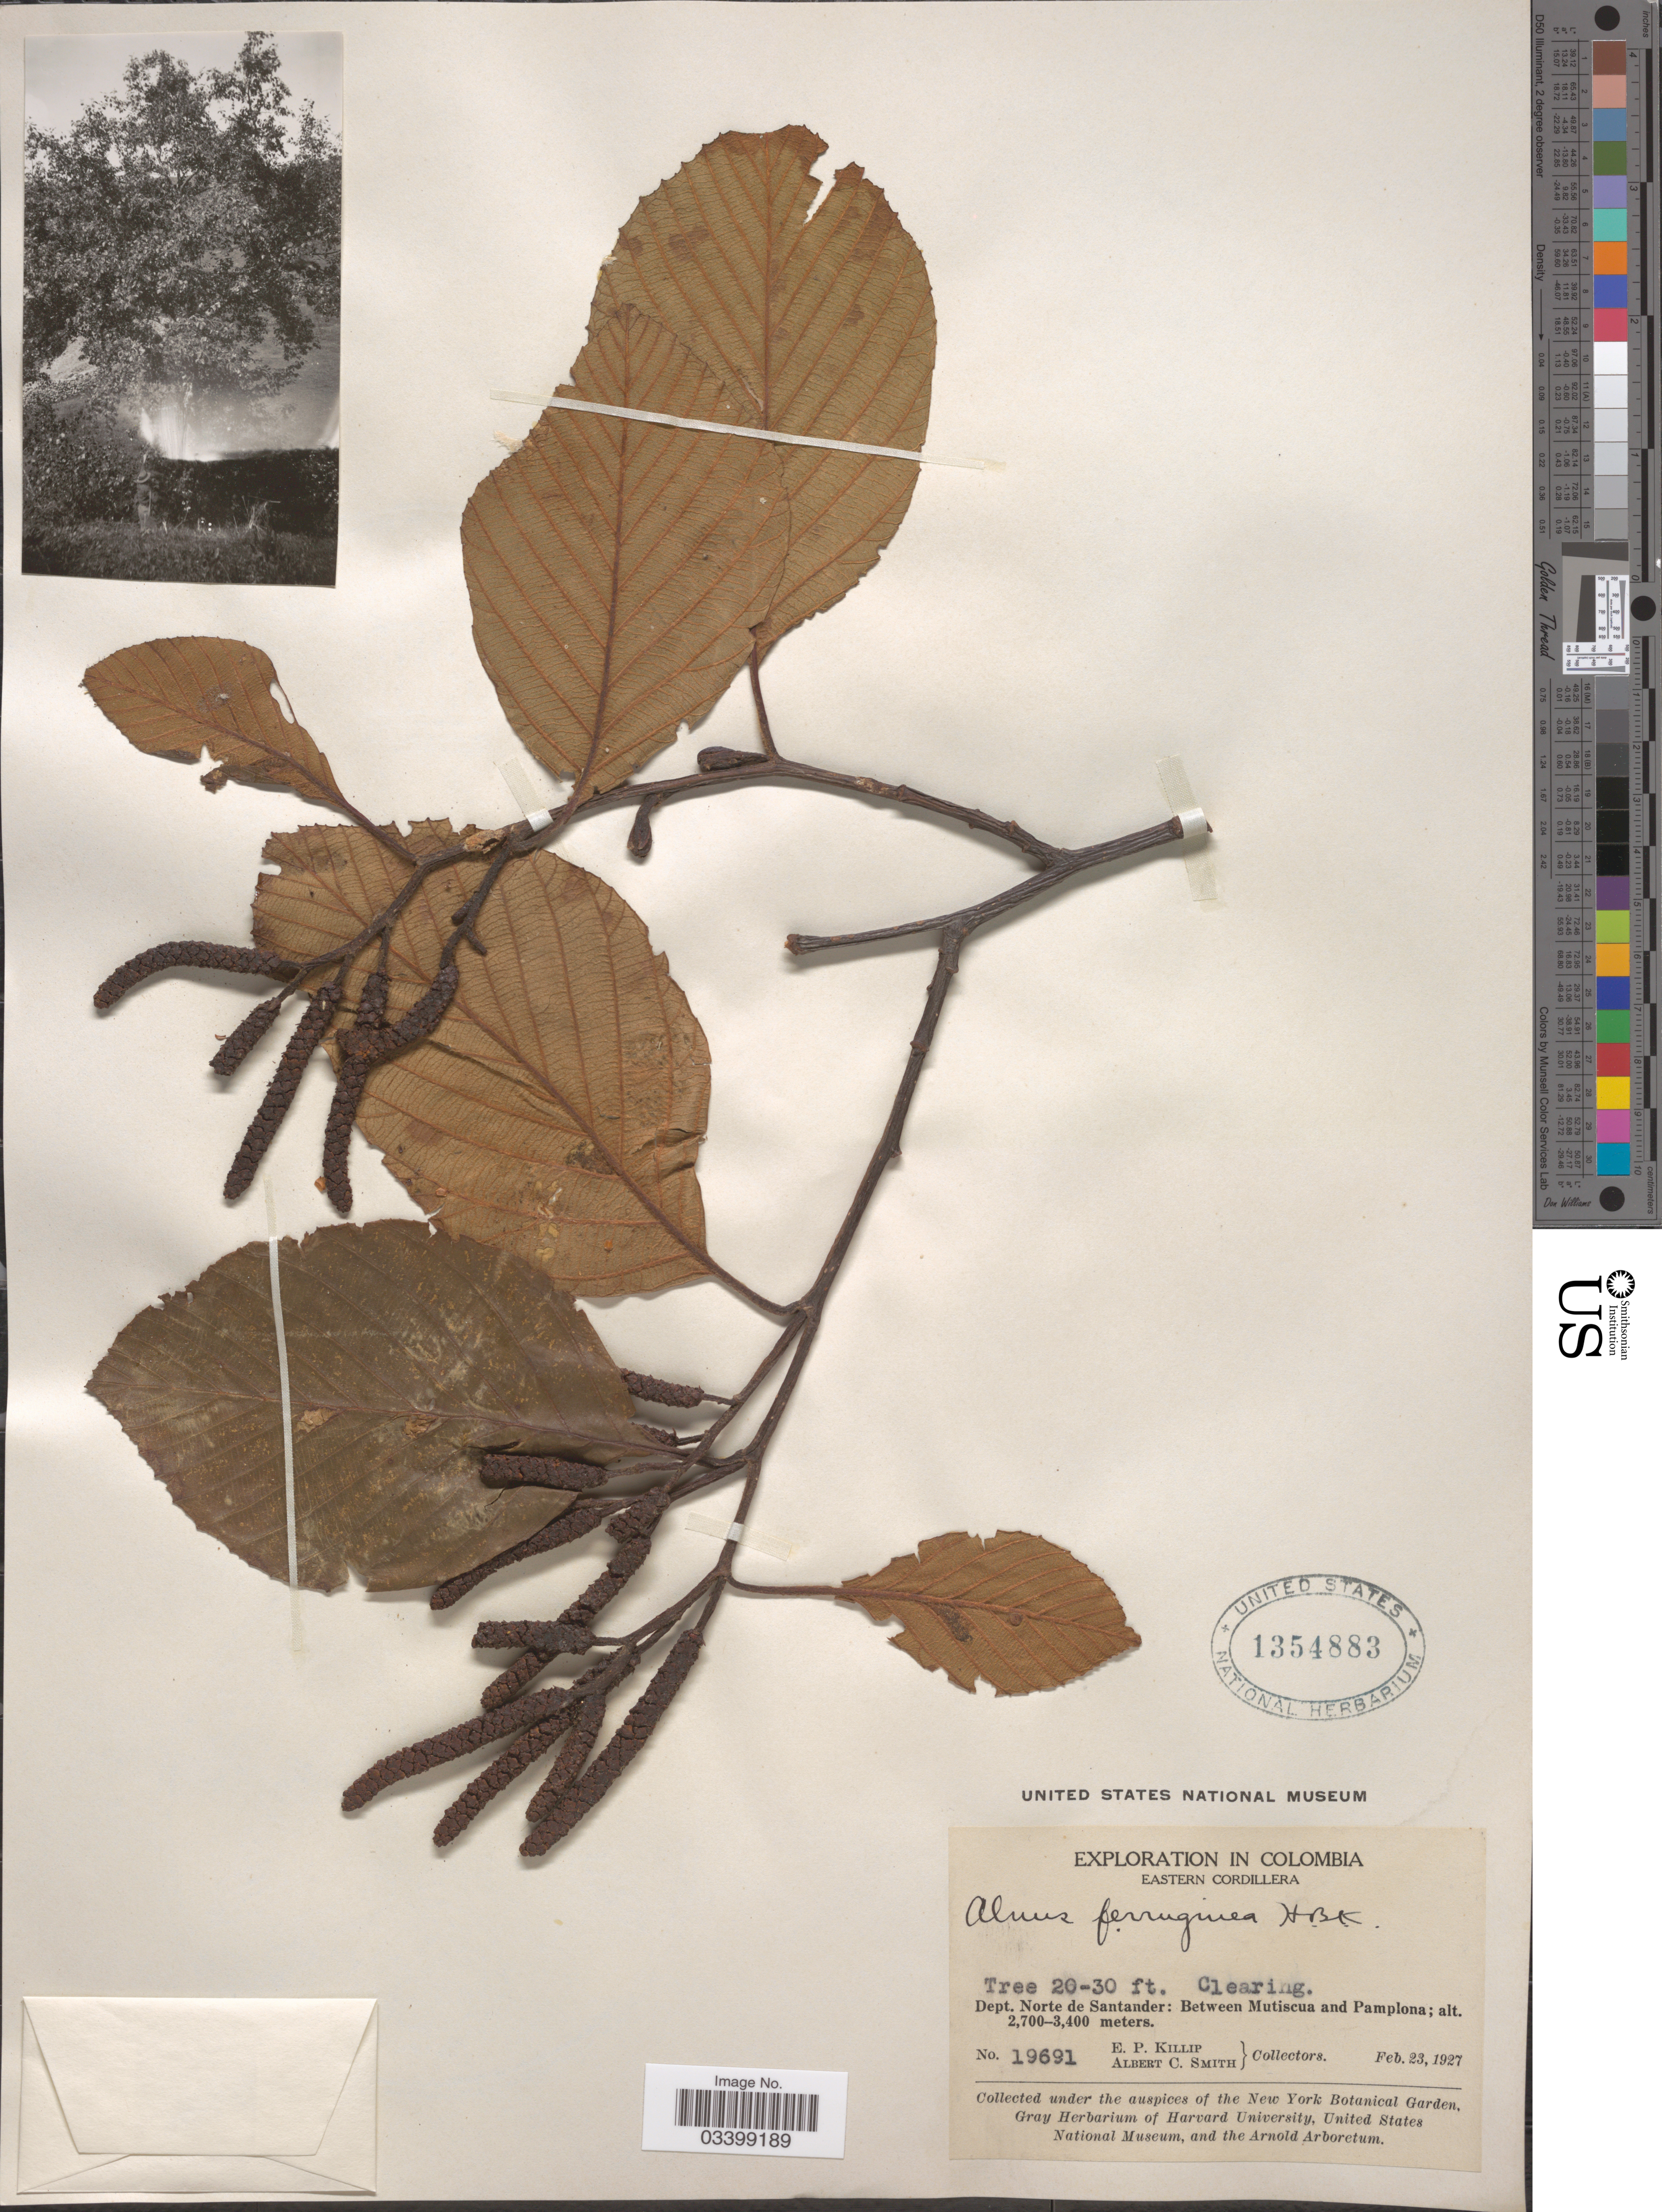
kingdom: Plantae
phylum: Tracheophyta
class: Magnoliopsida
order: Fagales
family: Betulaceae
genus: Alnus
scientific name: Alnus acuminata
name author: Kunth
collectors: E. P. Killip & A. C. Smith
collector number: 19691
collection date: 1927-02-23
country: Colombia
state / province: Norte de Santander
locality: Eastern Cordillera. Dept. Norte de Santander: Between Mutiscua and Pamplona.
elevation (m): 2700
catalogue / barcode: US 1354883